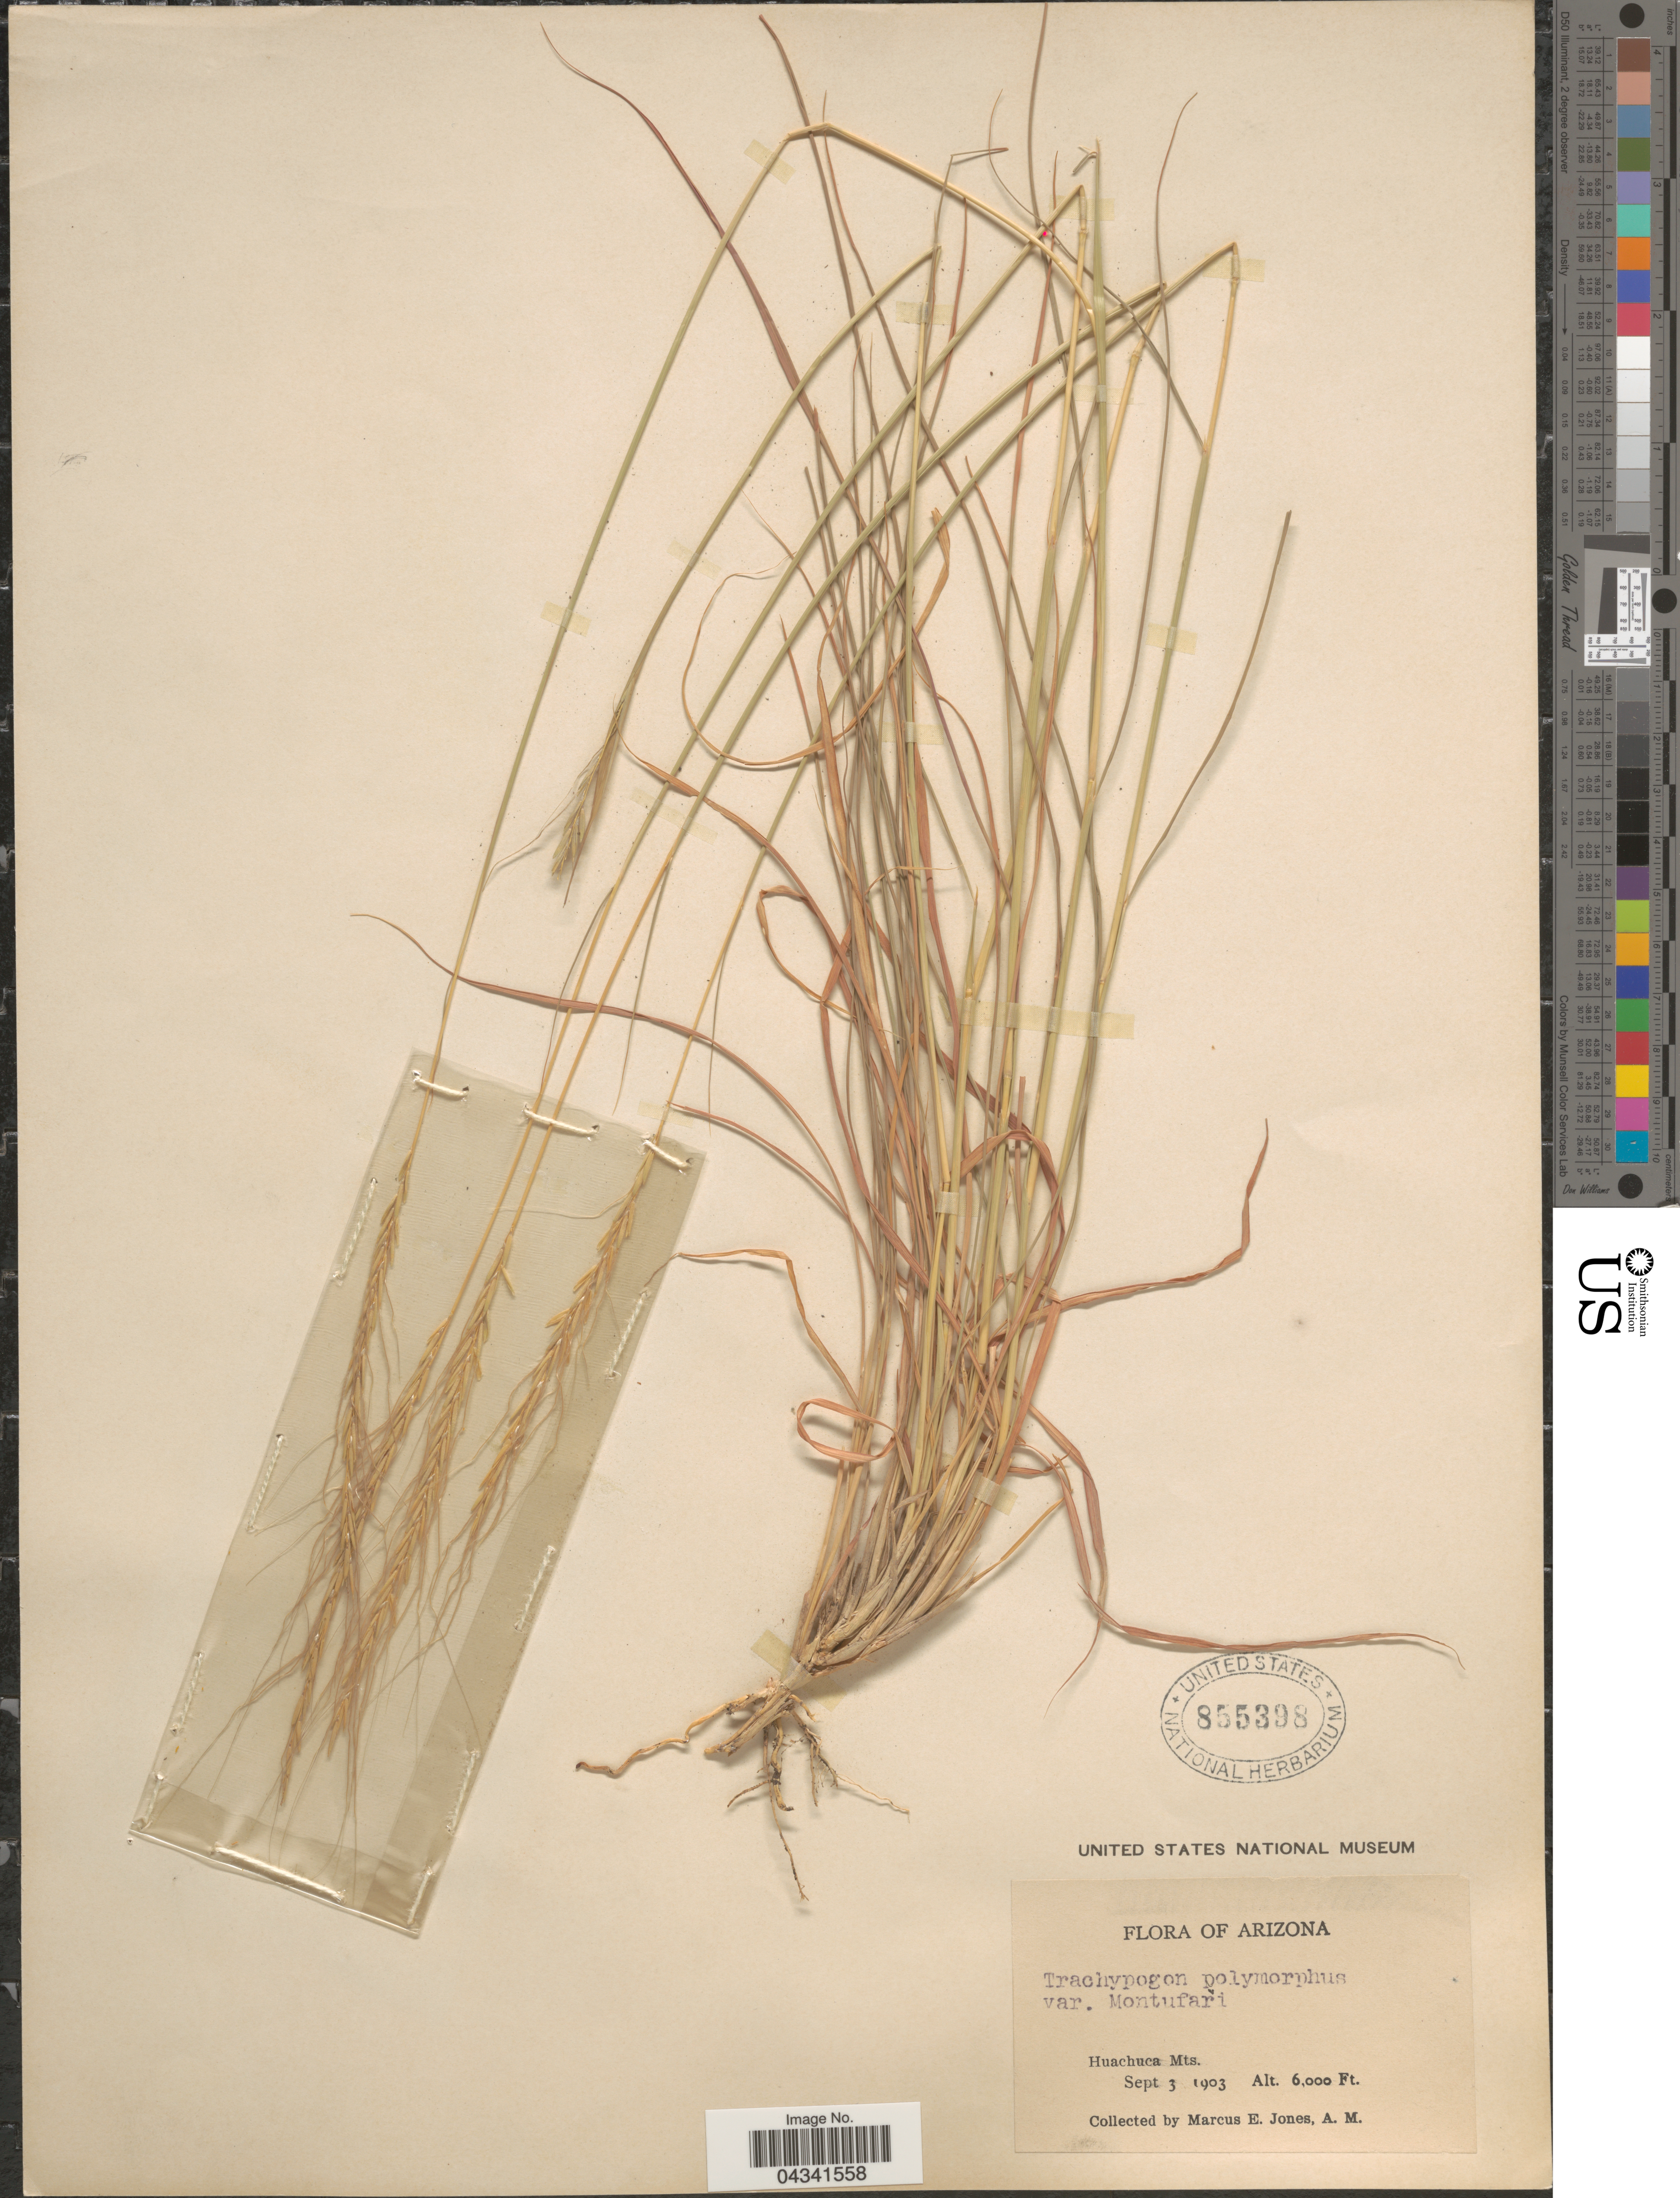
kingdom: Plantae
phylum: Tracheophyta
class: Liliopsida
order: Poales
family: Poaceae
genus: Trachypogon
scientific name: Trachypogon spicatus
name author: (L. f.) Kuntze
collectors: M. E. Jones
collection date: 1903-09-03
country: United States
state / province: Arizona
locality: Huachuca Mts.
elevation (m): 1829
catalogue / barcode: US 855398